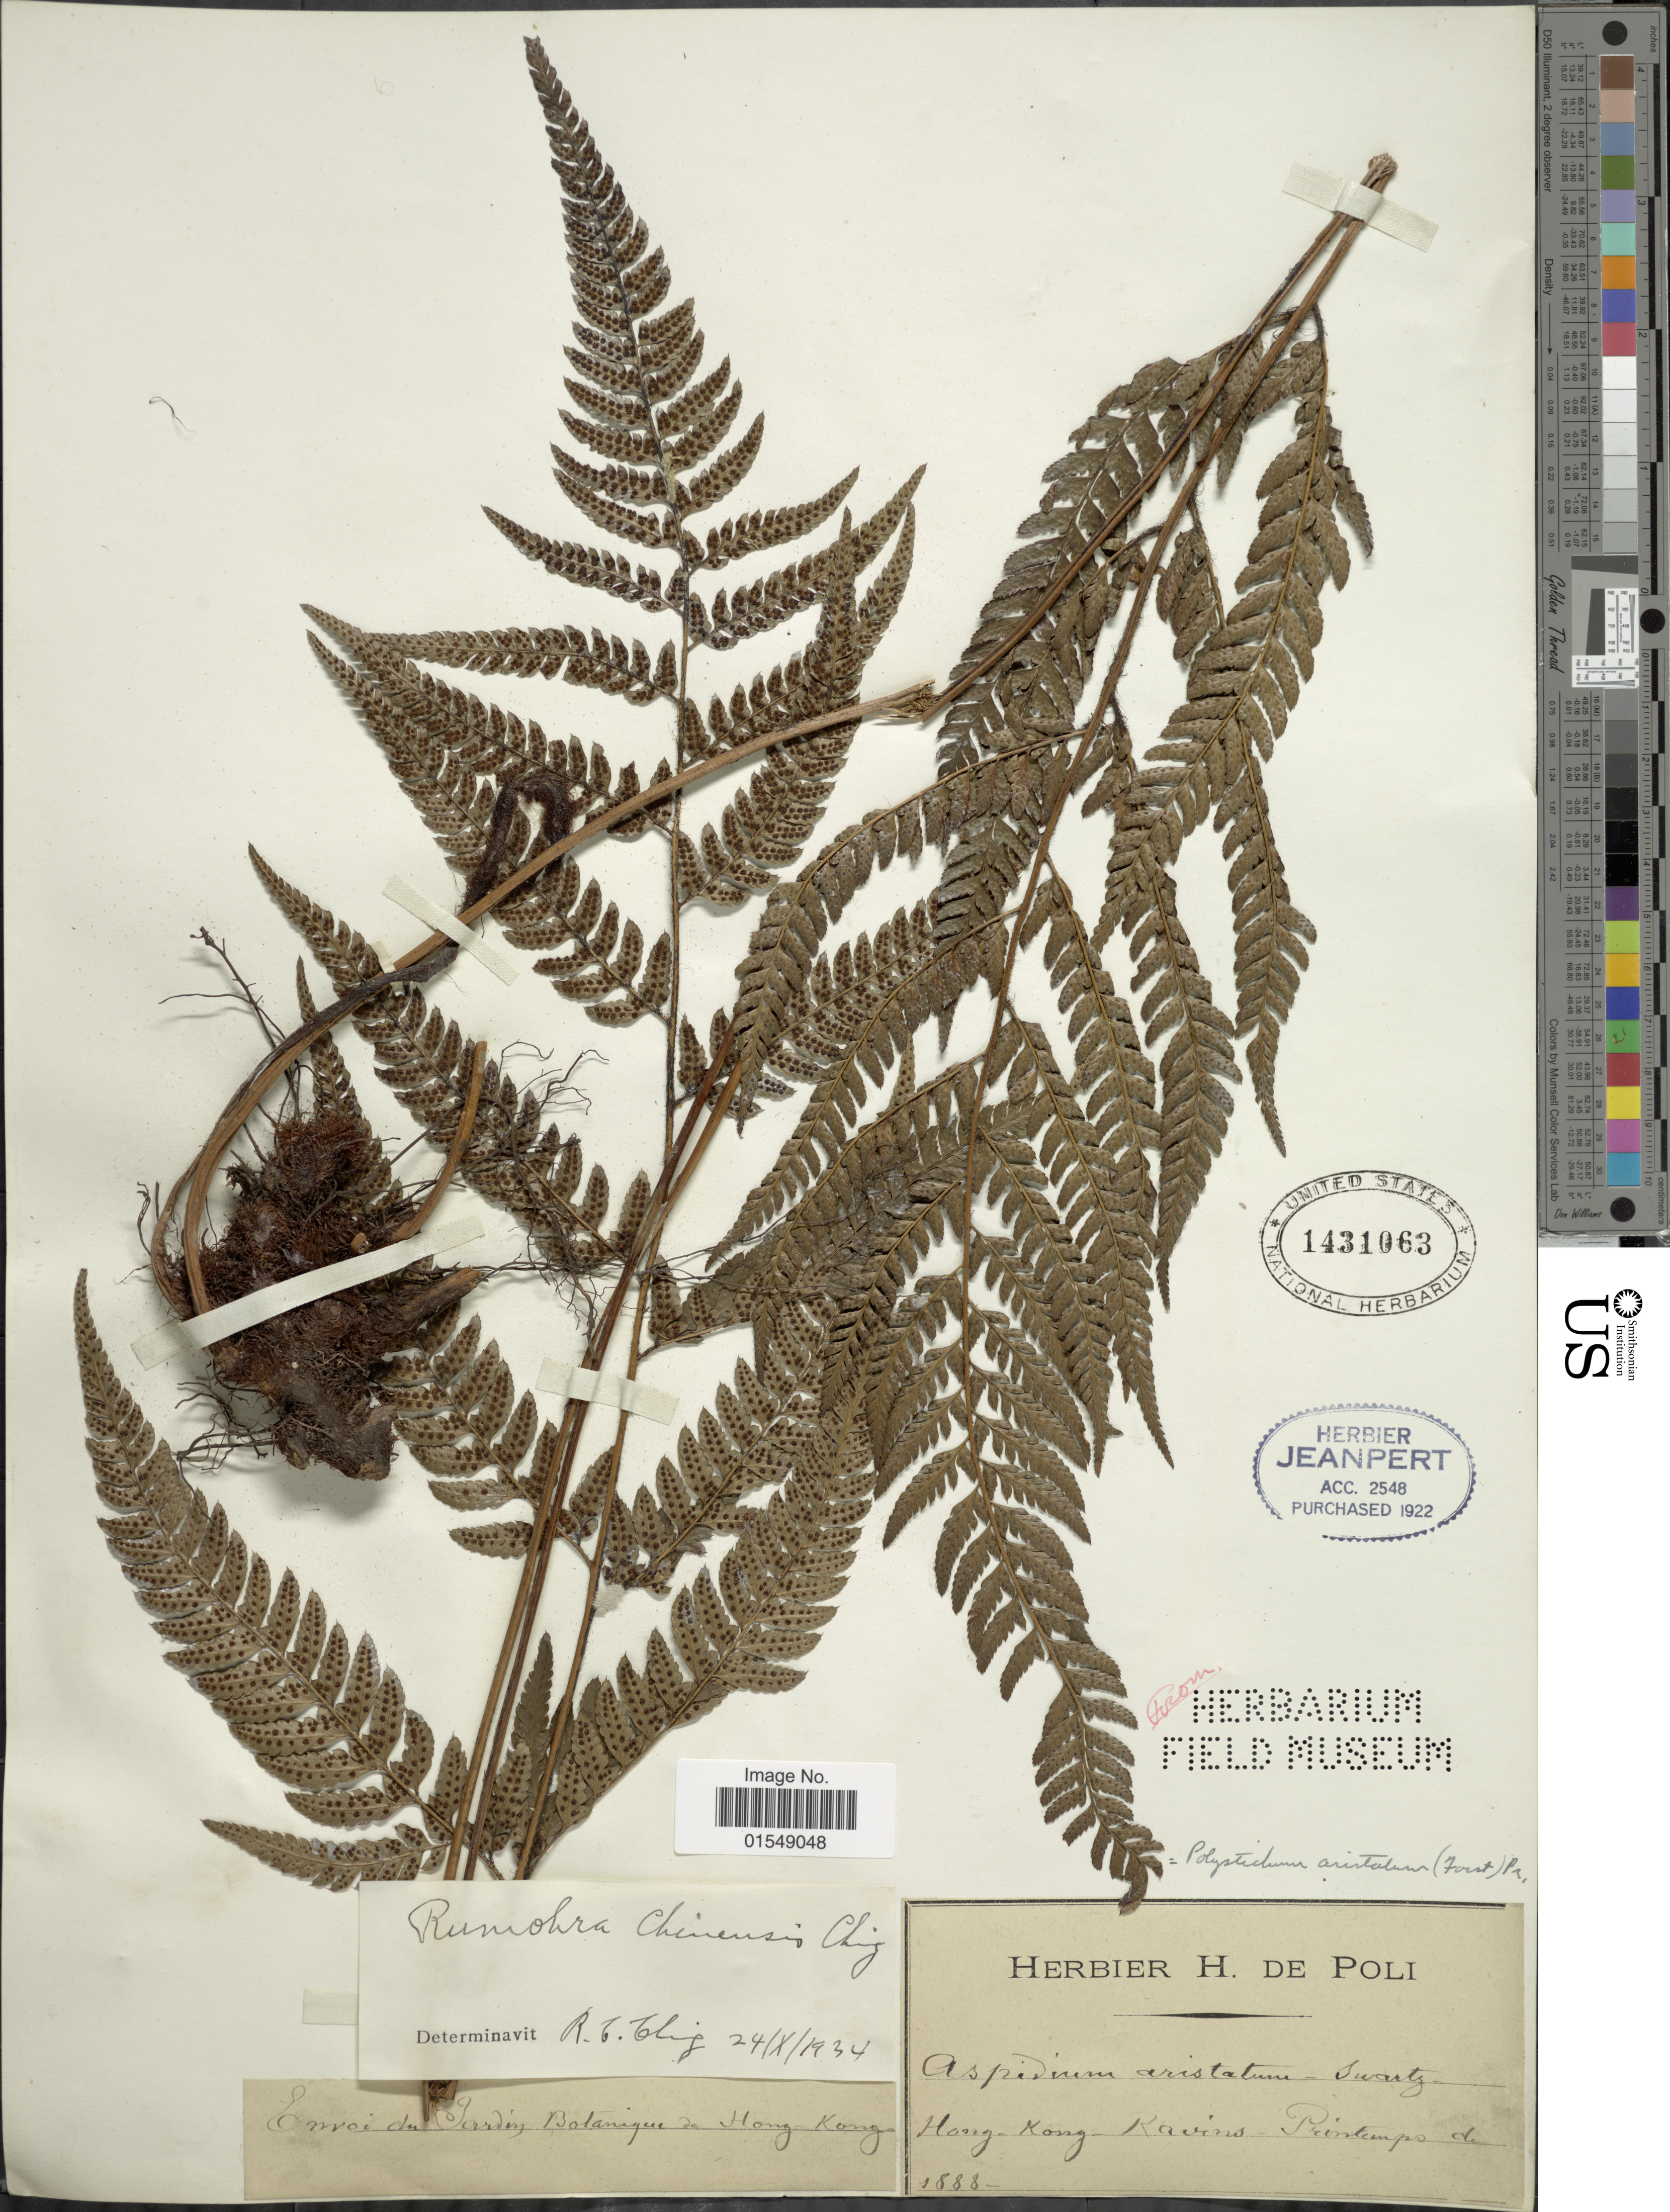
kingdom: Plantae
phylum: Tracheophyta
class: Polypodiopsida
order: Polypodiales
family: Dryopteridaceae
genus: Arachniodes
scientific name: Arachniodes chinensis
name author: (Rosenst.) Ching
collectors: ex herb. H. De Poli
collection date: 1888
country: China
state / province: Hong Kong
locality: Ravine, Printempo [interpreted]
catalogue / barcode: US 1431063